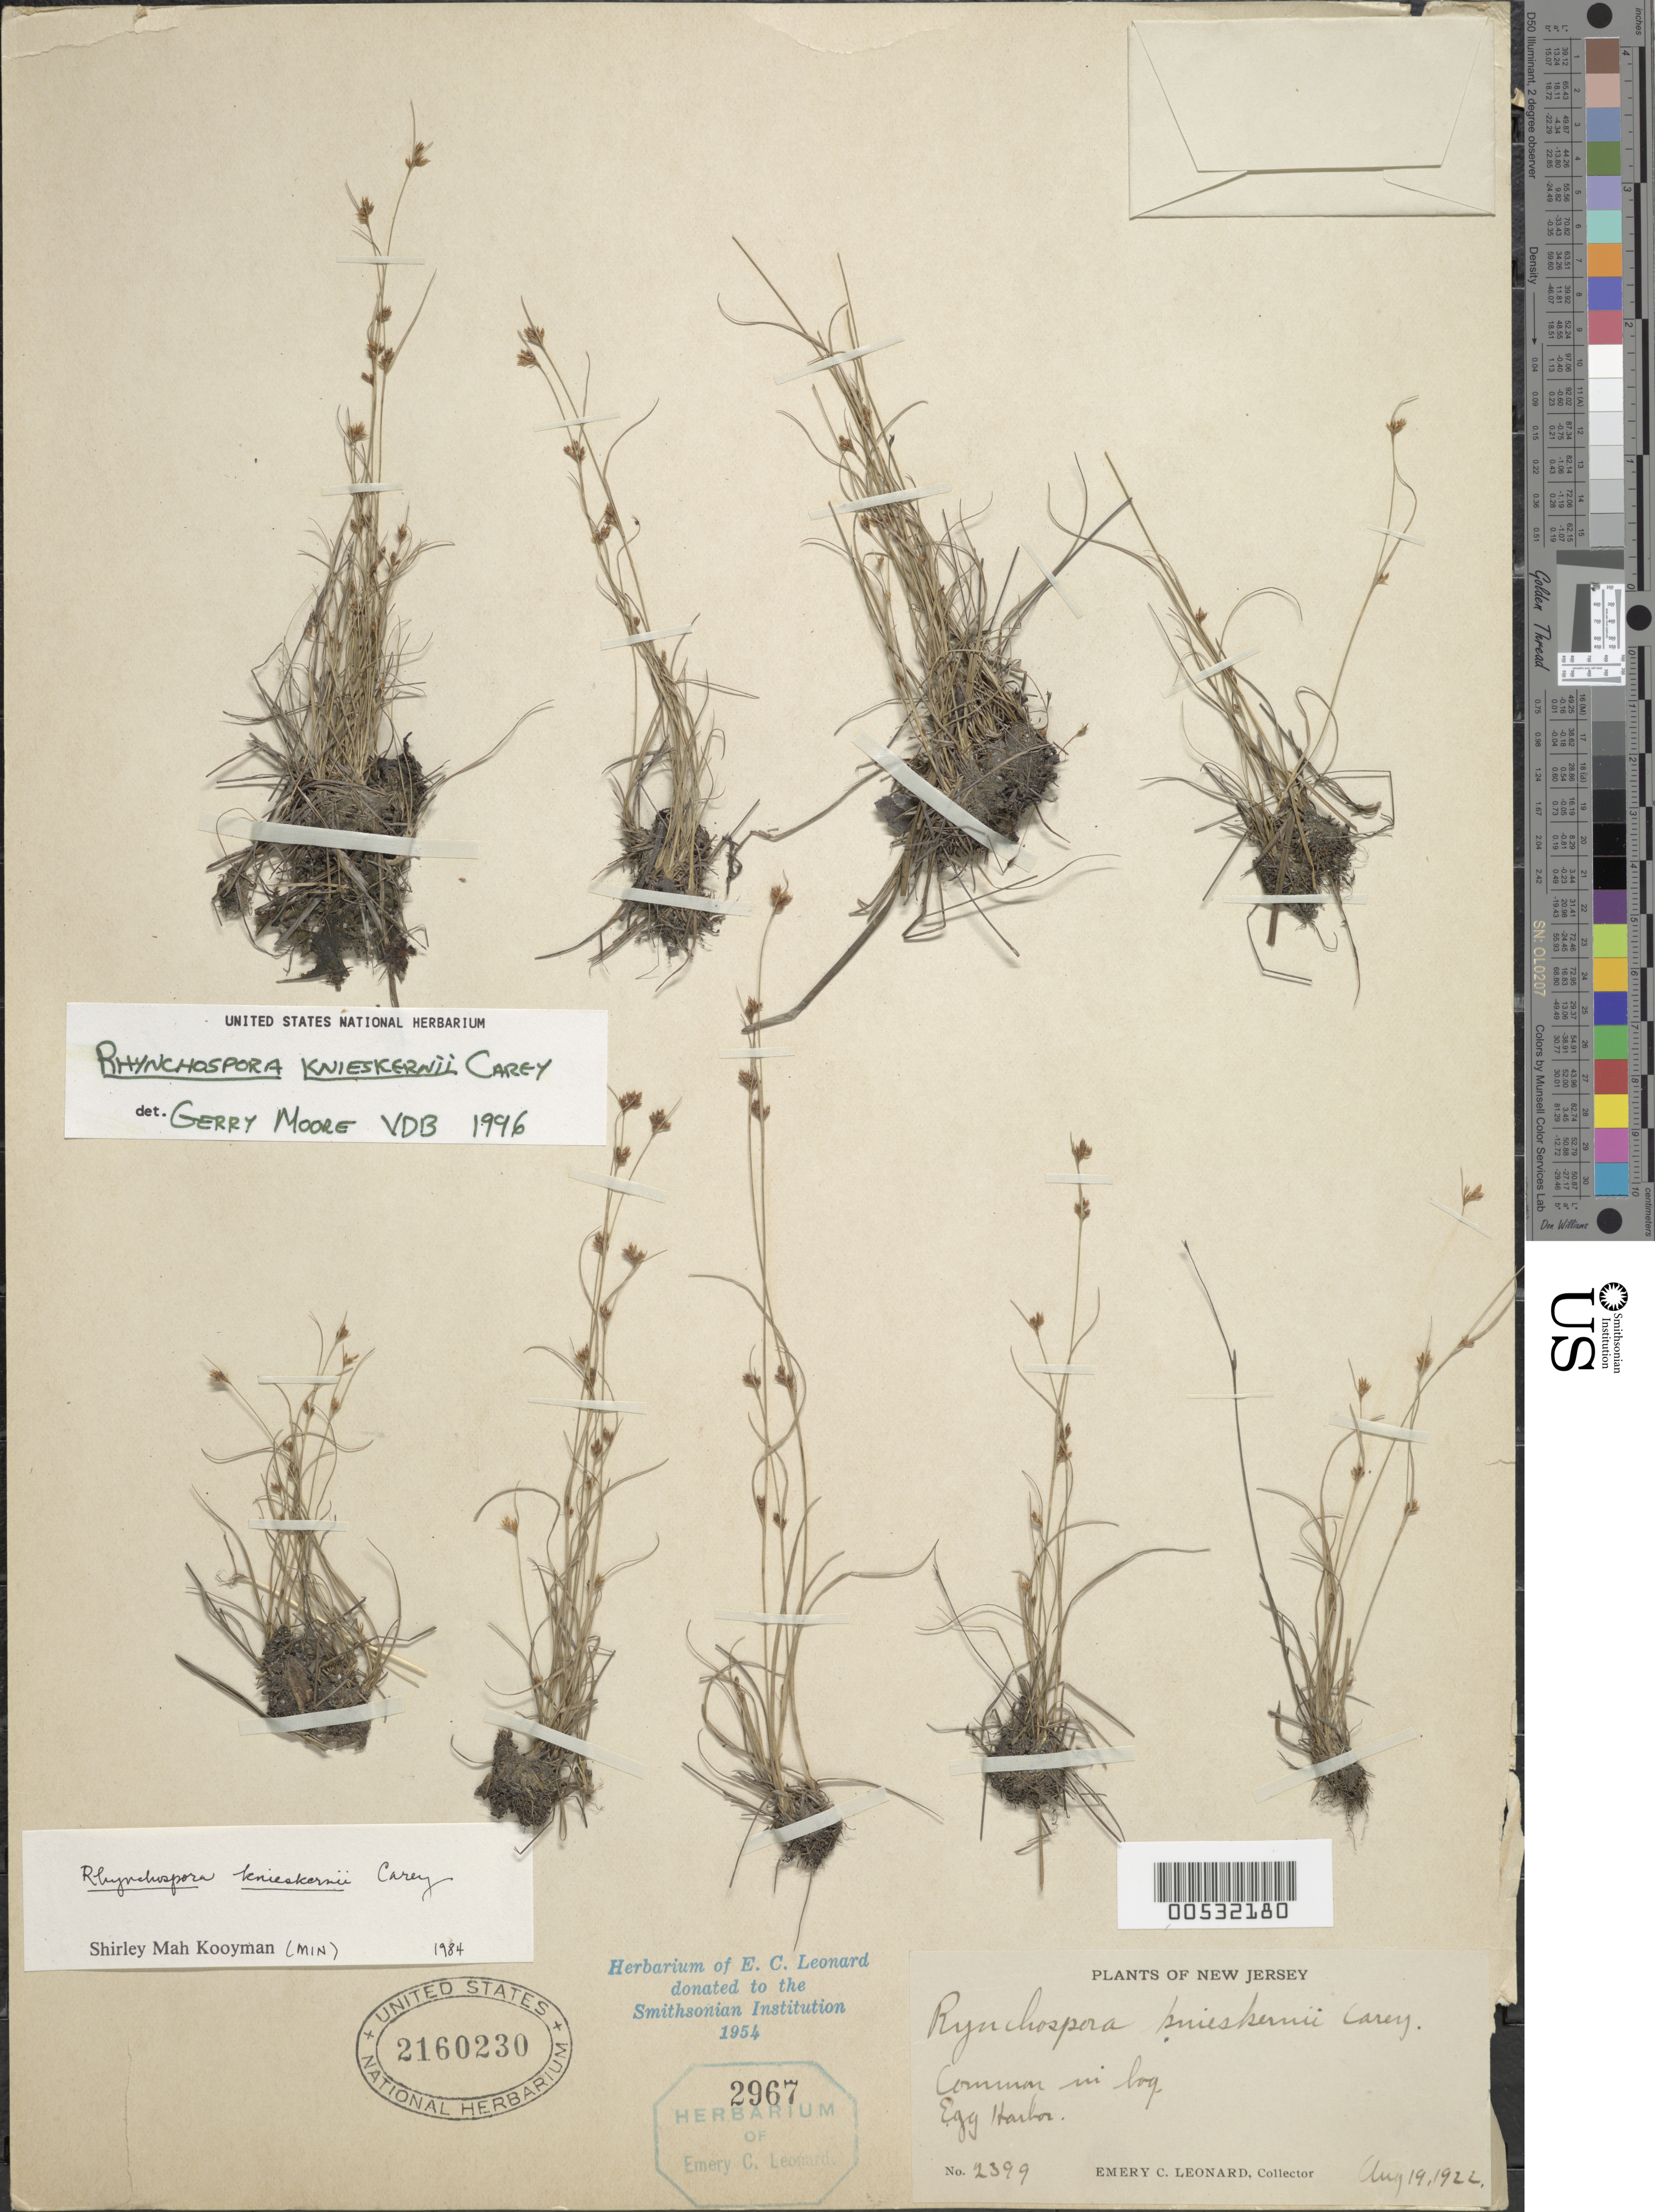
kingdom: Plantae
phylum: Tracheophyta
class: Liliopsida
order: Poales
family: Cyperaceae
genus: Rhynchospora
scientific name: Rhynchospora knieskernii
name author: J. Carey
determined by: Moore, G., (VDB), Vanderbilt University Herbarium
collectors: E. C. Leonard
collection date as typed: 19 Aug 1922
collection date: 1922-08-19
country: United States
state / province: New Jersey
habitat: Common in bog.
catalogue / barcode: US 2160230